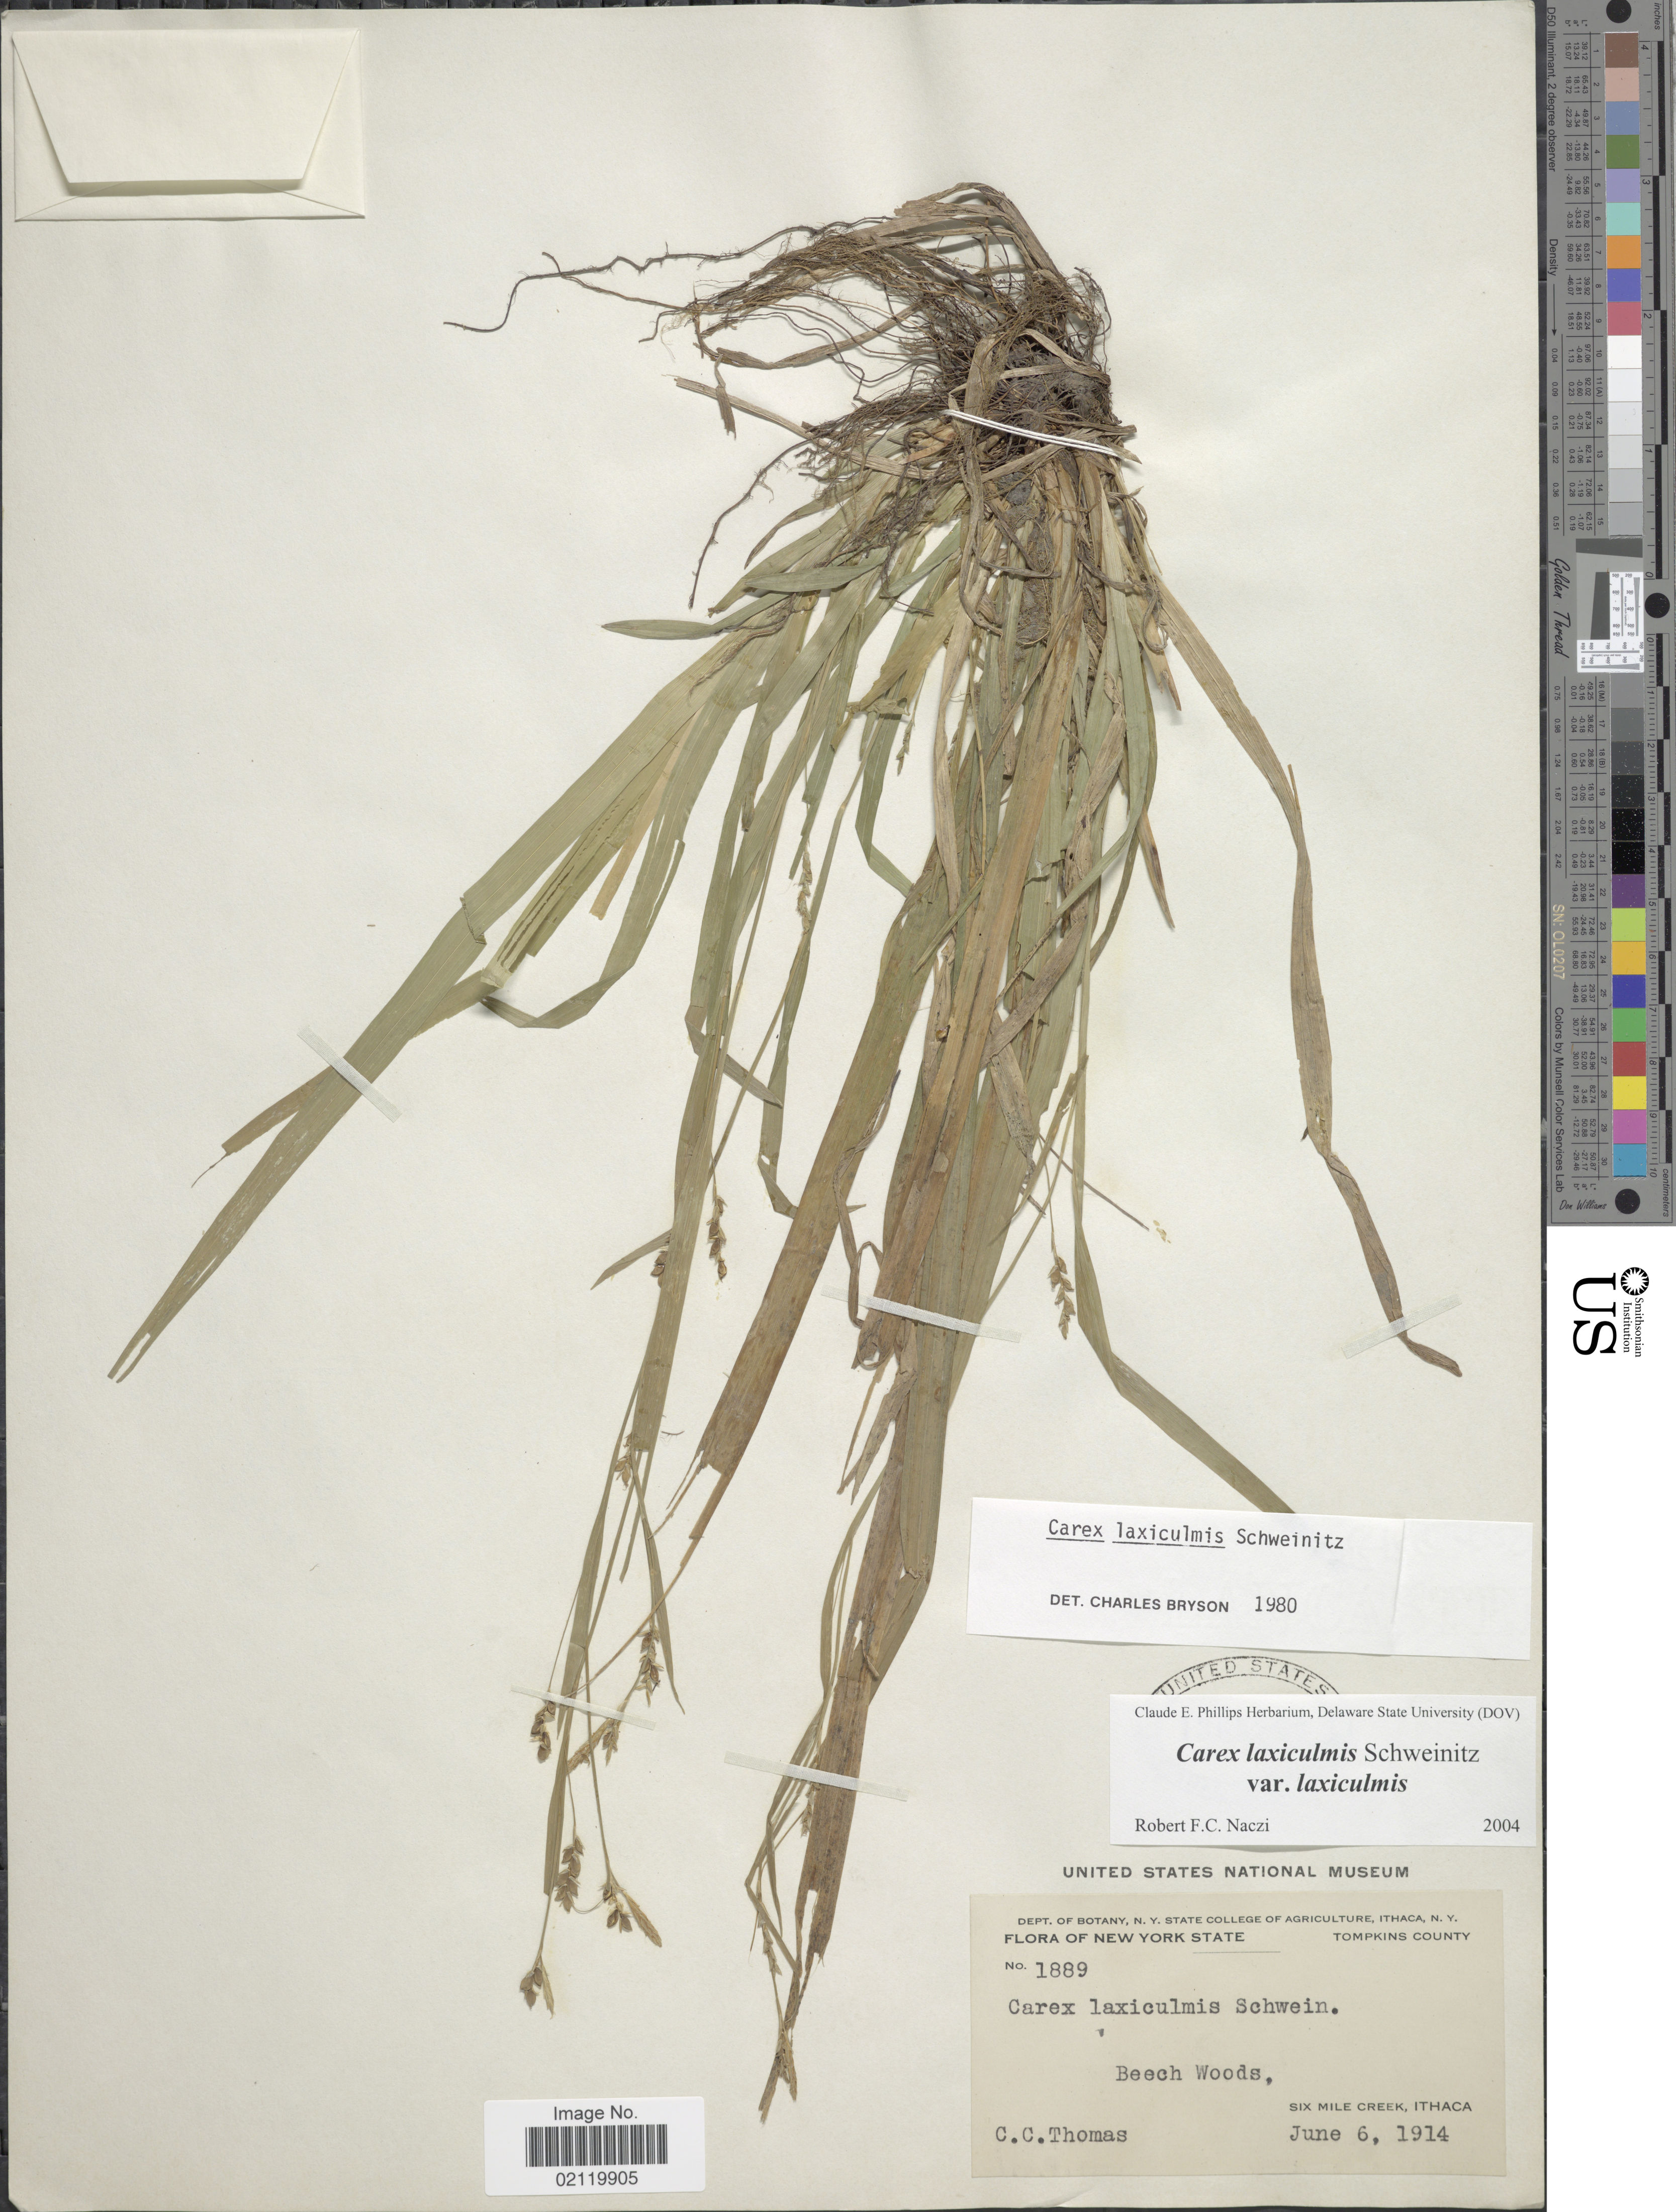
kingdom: Plantae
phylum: Tracheophyta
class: Liliopsida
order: Poales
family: Cyperaceae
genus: Carex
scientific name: Carex laxiculmis var. laxiculmis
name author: Schwein.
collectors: C. Thomas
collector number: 1889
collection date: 1914-06-06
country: United States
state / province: New York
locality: Tompkins County. Beech Woods, Six Mile Creek, Ithaca.